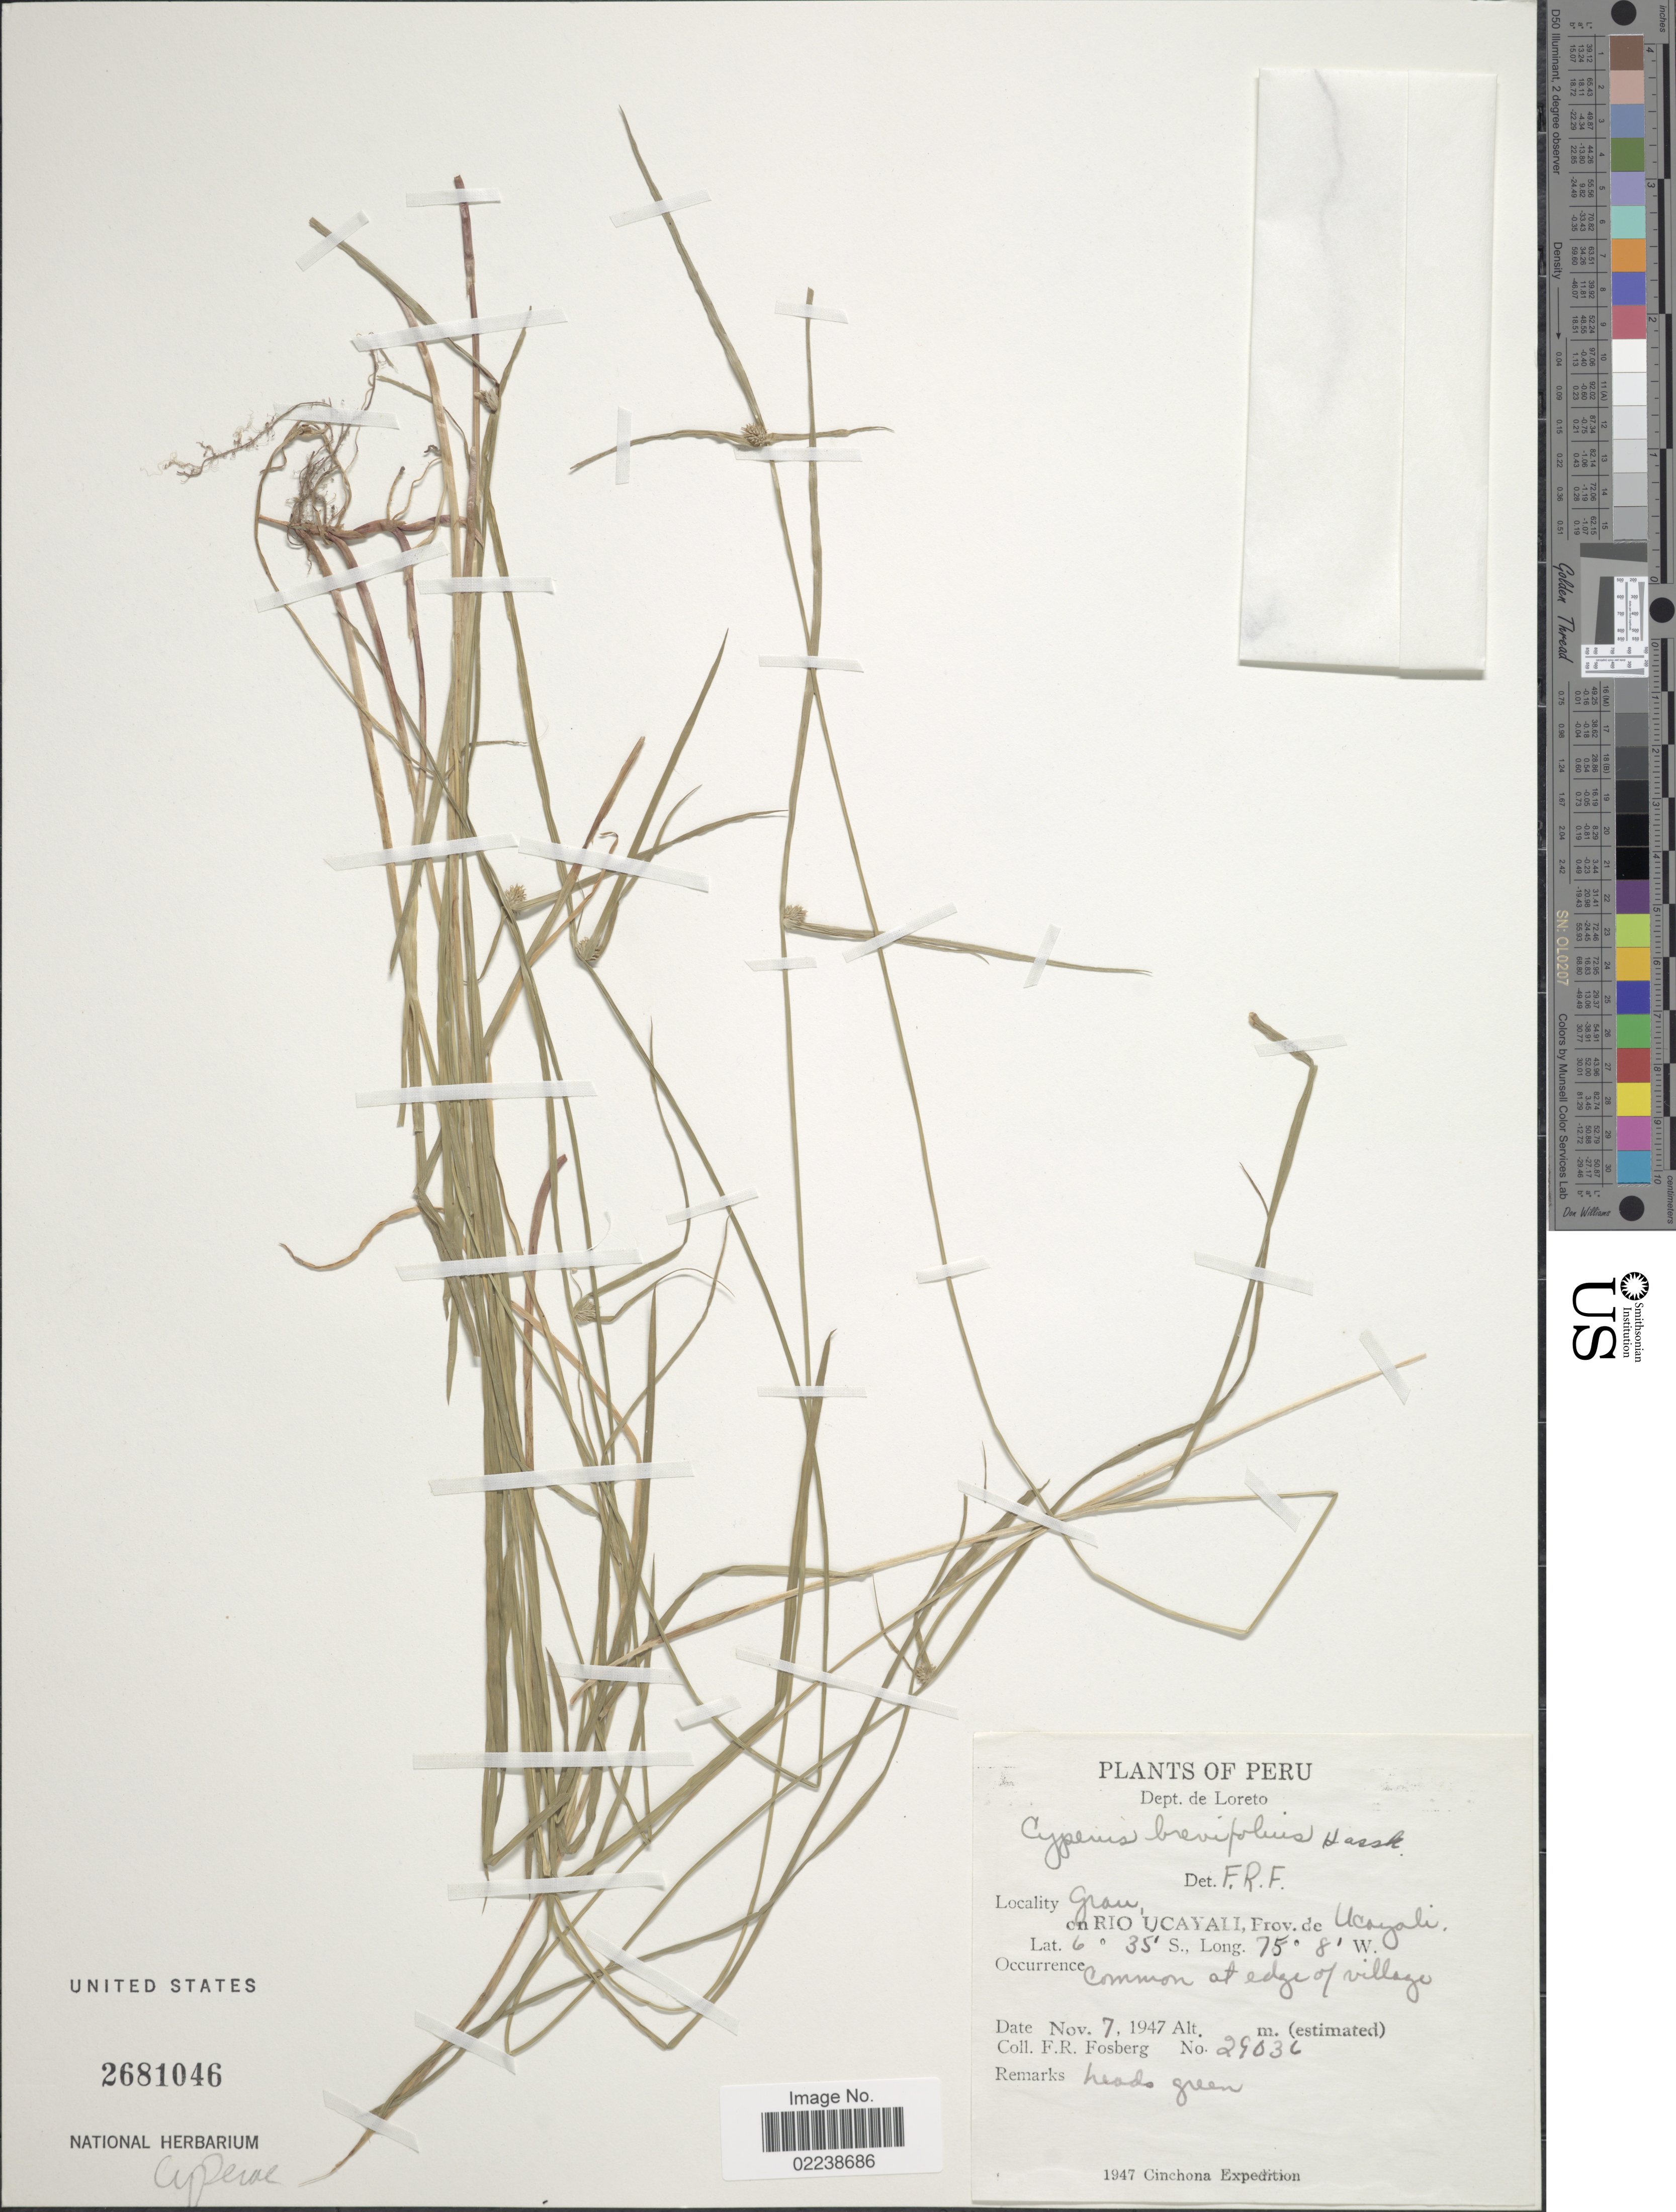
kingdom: Plantae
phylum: Tracheophyta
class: Liliopsida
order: Poales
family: Cyperaceae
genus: Cyperus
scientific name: Cyperus brevifolius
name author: (Rottb.) Hassk.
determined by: Strong, M. T., (US), Smithsonian Institution - National Museum of Natural History (UNITED STATES)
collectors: F. R. Fosberg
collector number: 29036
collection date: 1947-11-07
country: Peru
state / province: Loreto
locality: Grau on Rio Ucayali., Prov. Ucayali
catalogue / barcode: US 2681046